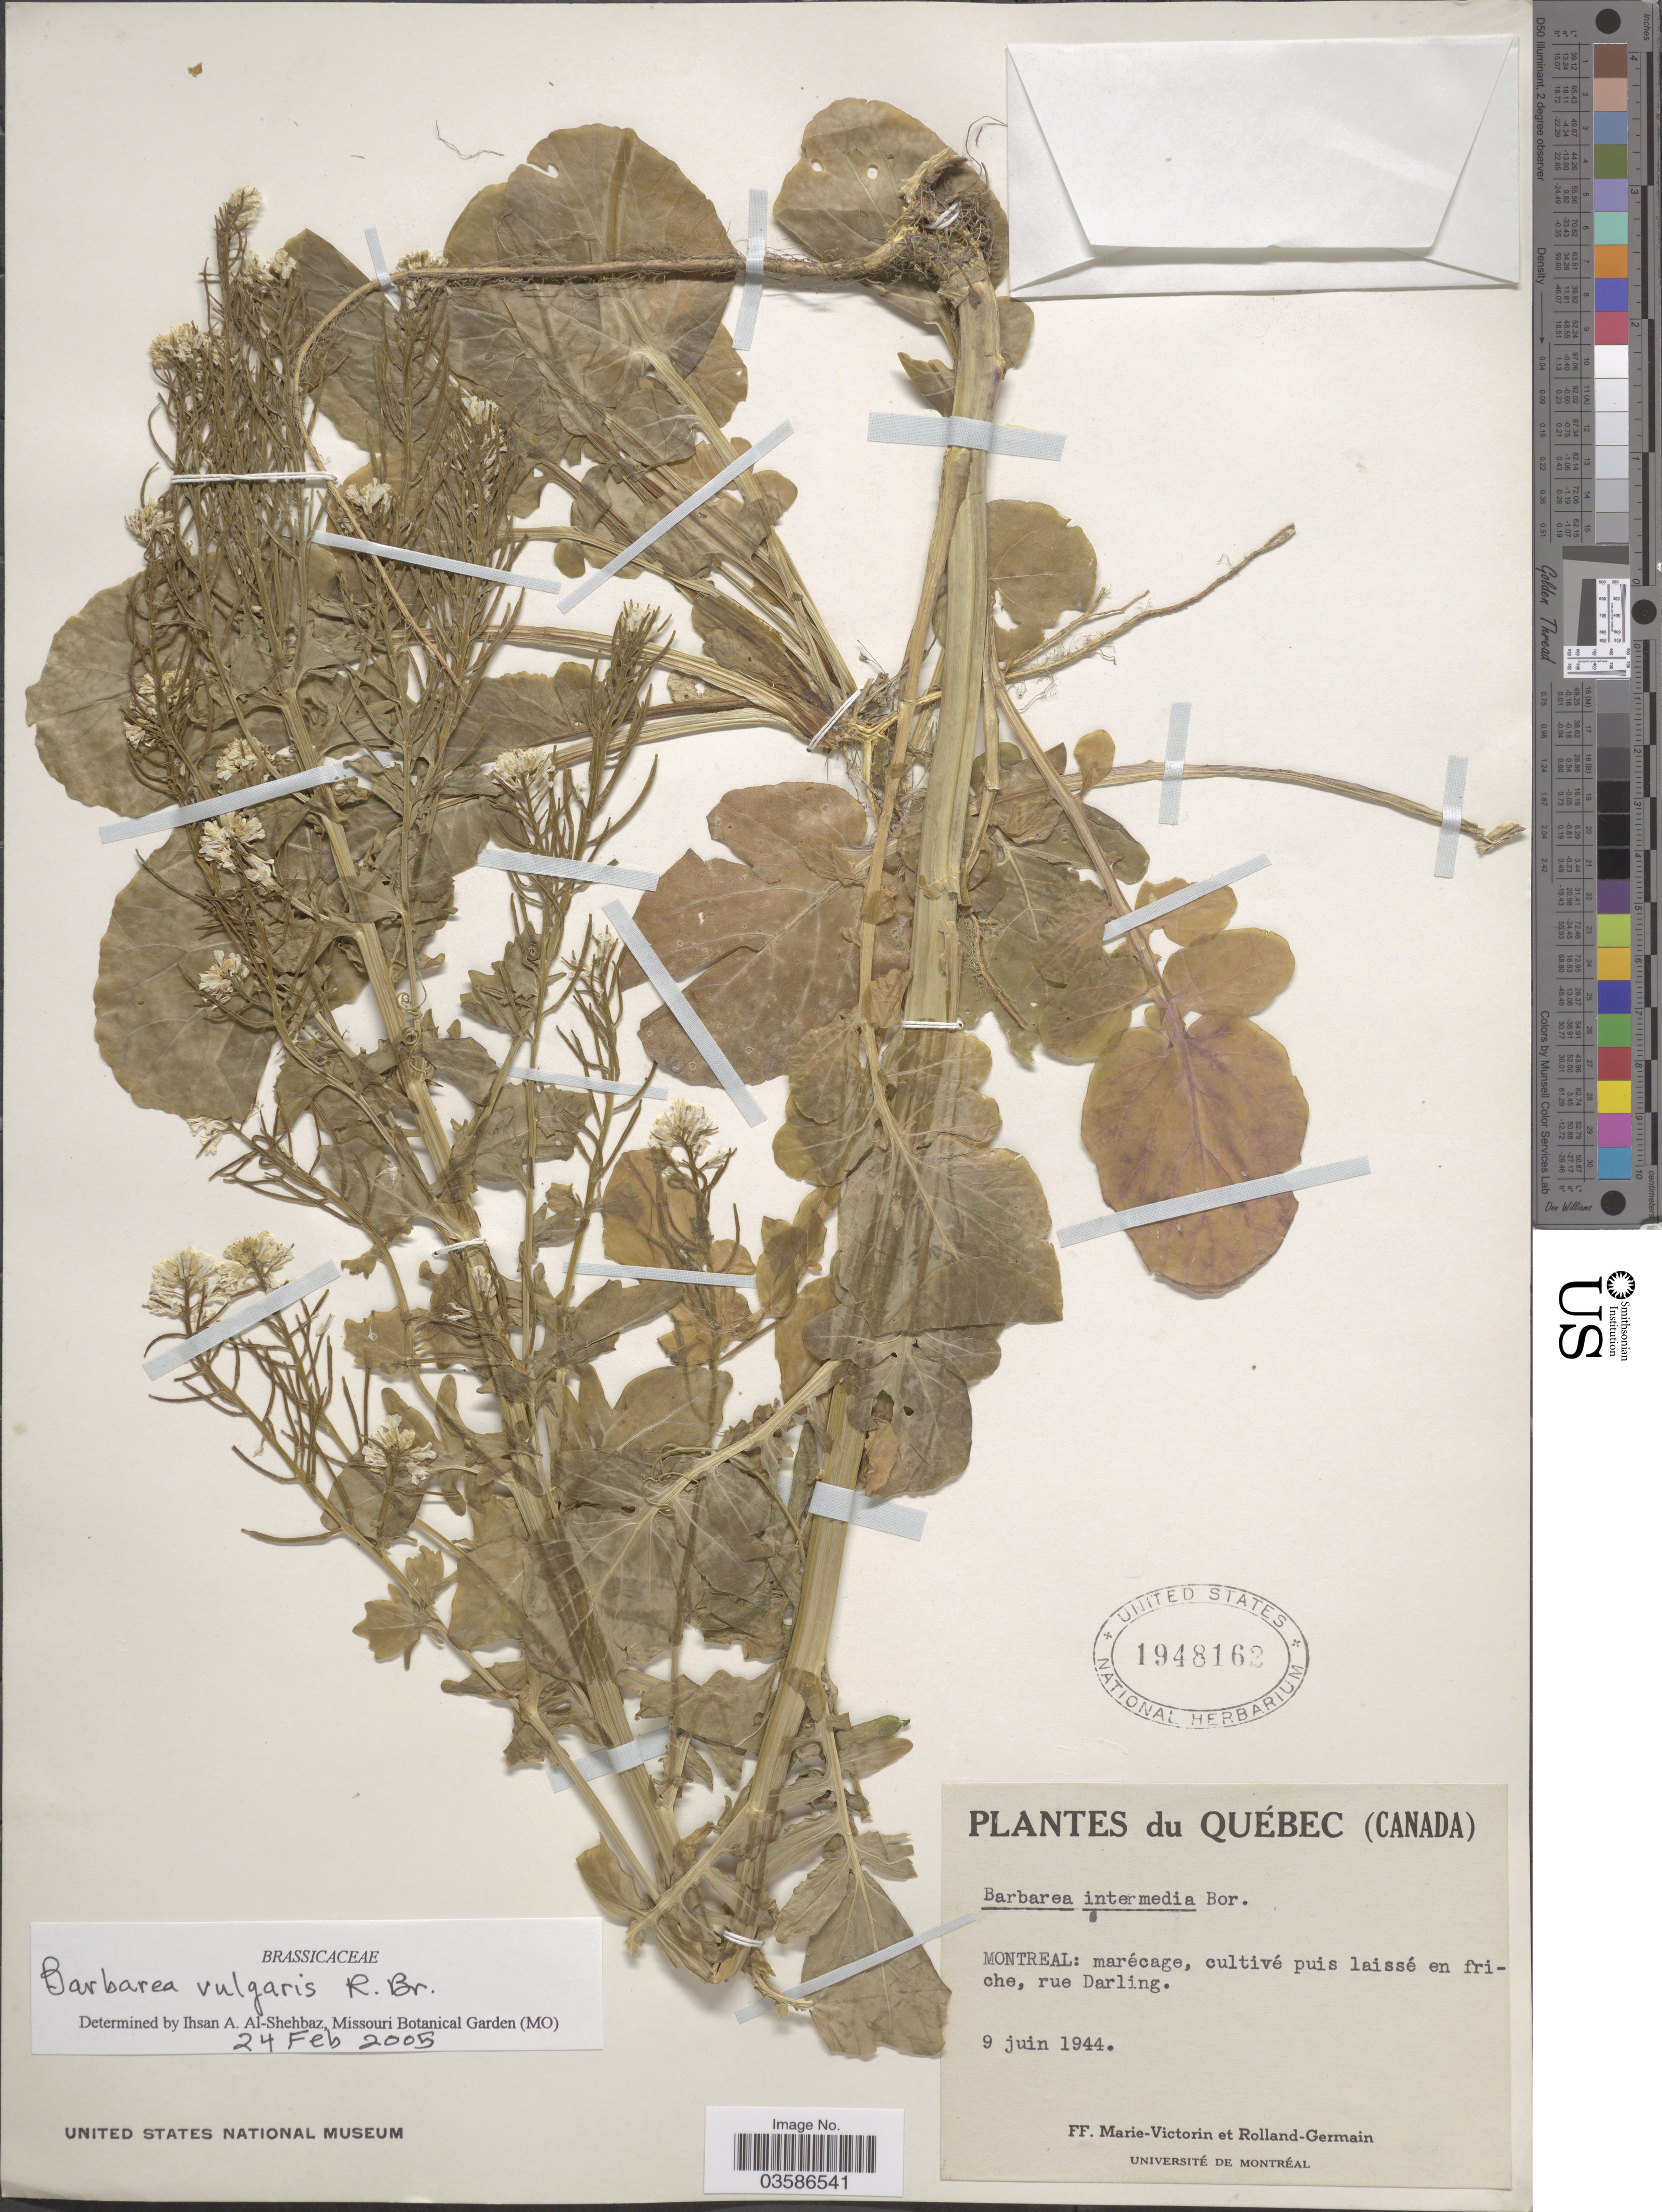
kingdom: Plantae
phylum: Tracheophyta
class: Magnoliopsida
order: Brassicales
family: Brassicaceae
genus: Barbarea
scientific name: Barbarea vulgaris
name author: W.T. Aiton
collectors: F. Marie-Victorin & Rolland-Germain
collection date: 1944-06-09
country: Canada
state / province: Quebec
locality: Montreal: marécage desséché, cultivé puis laissé en friche; rue Darling.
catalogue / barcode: US 1948162